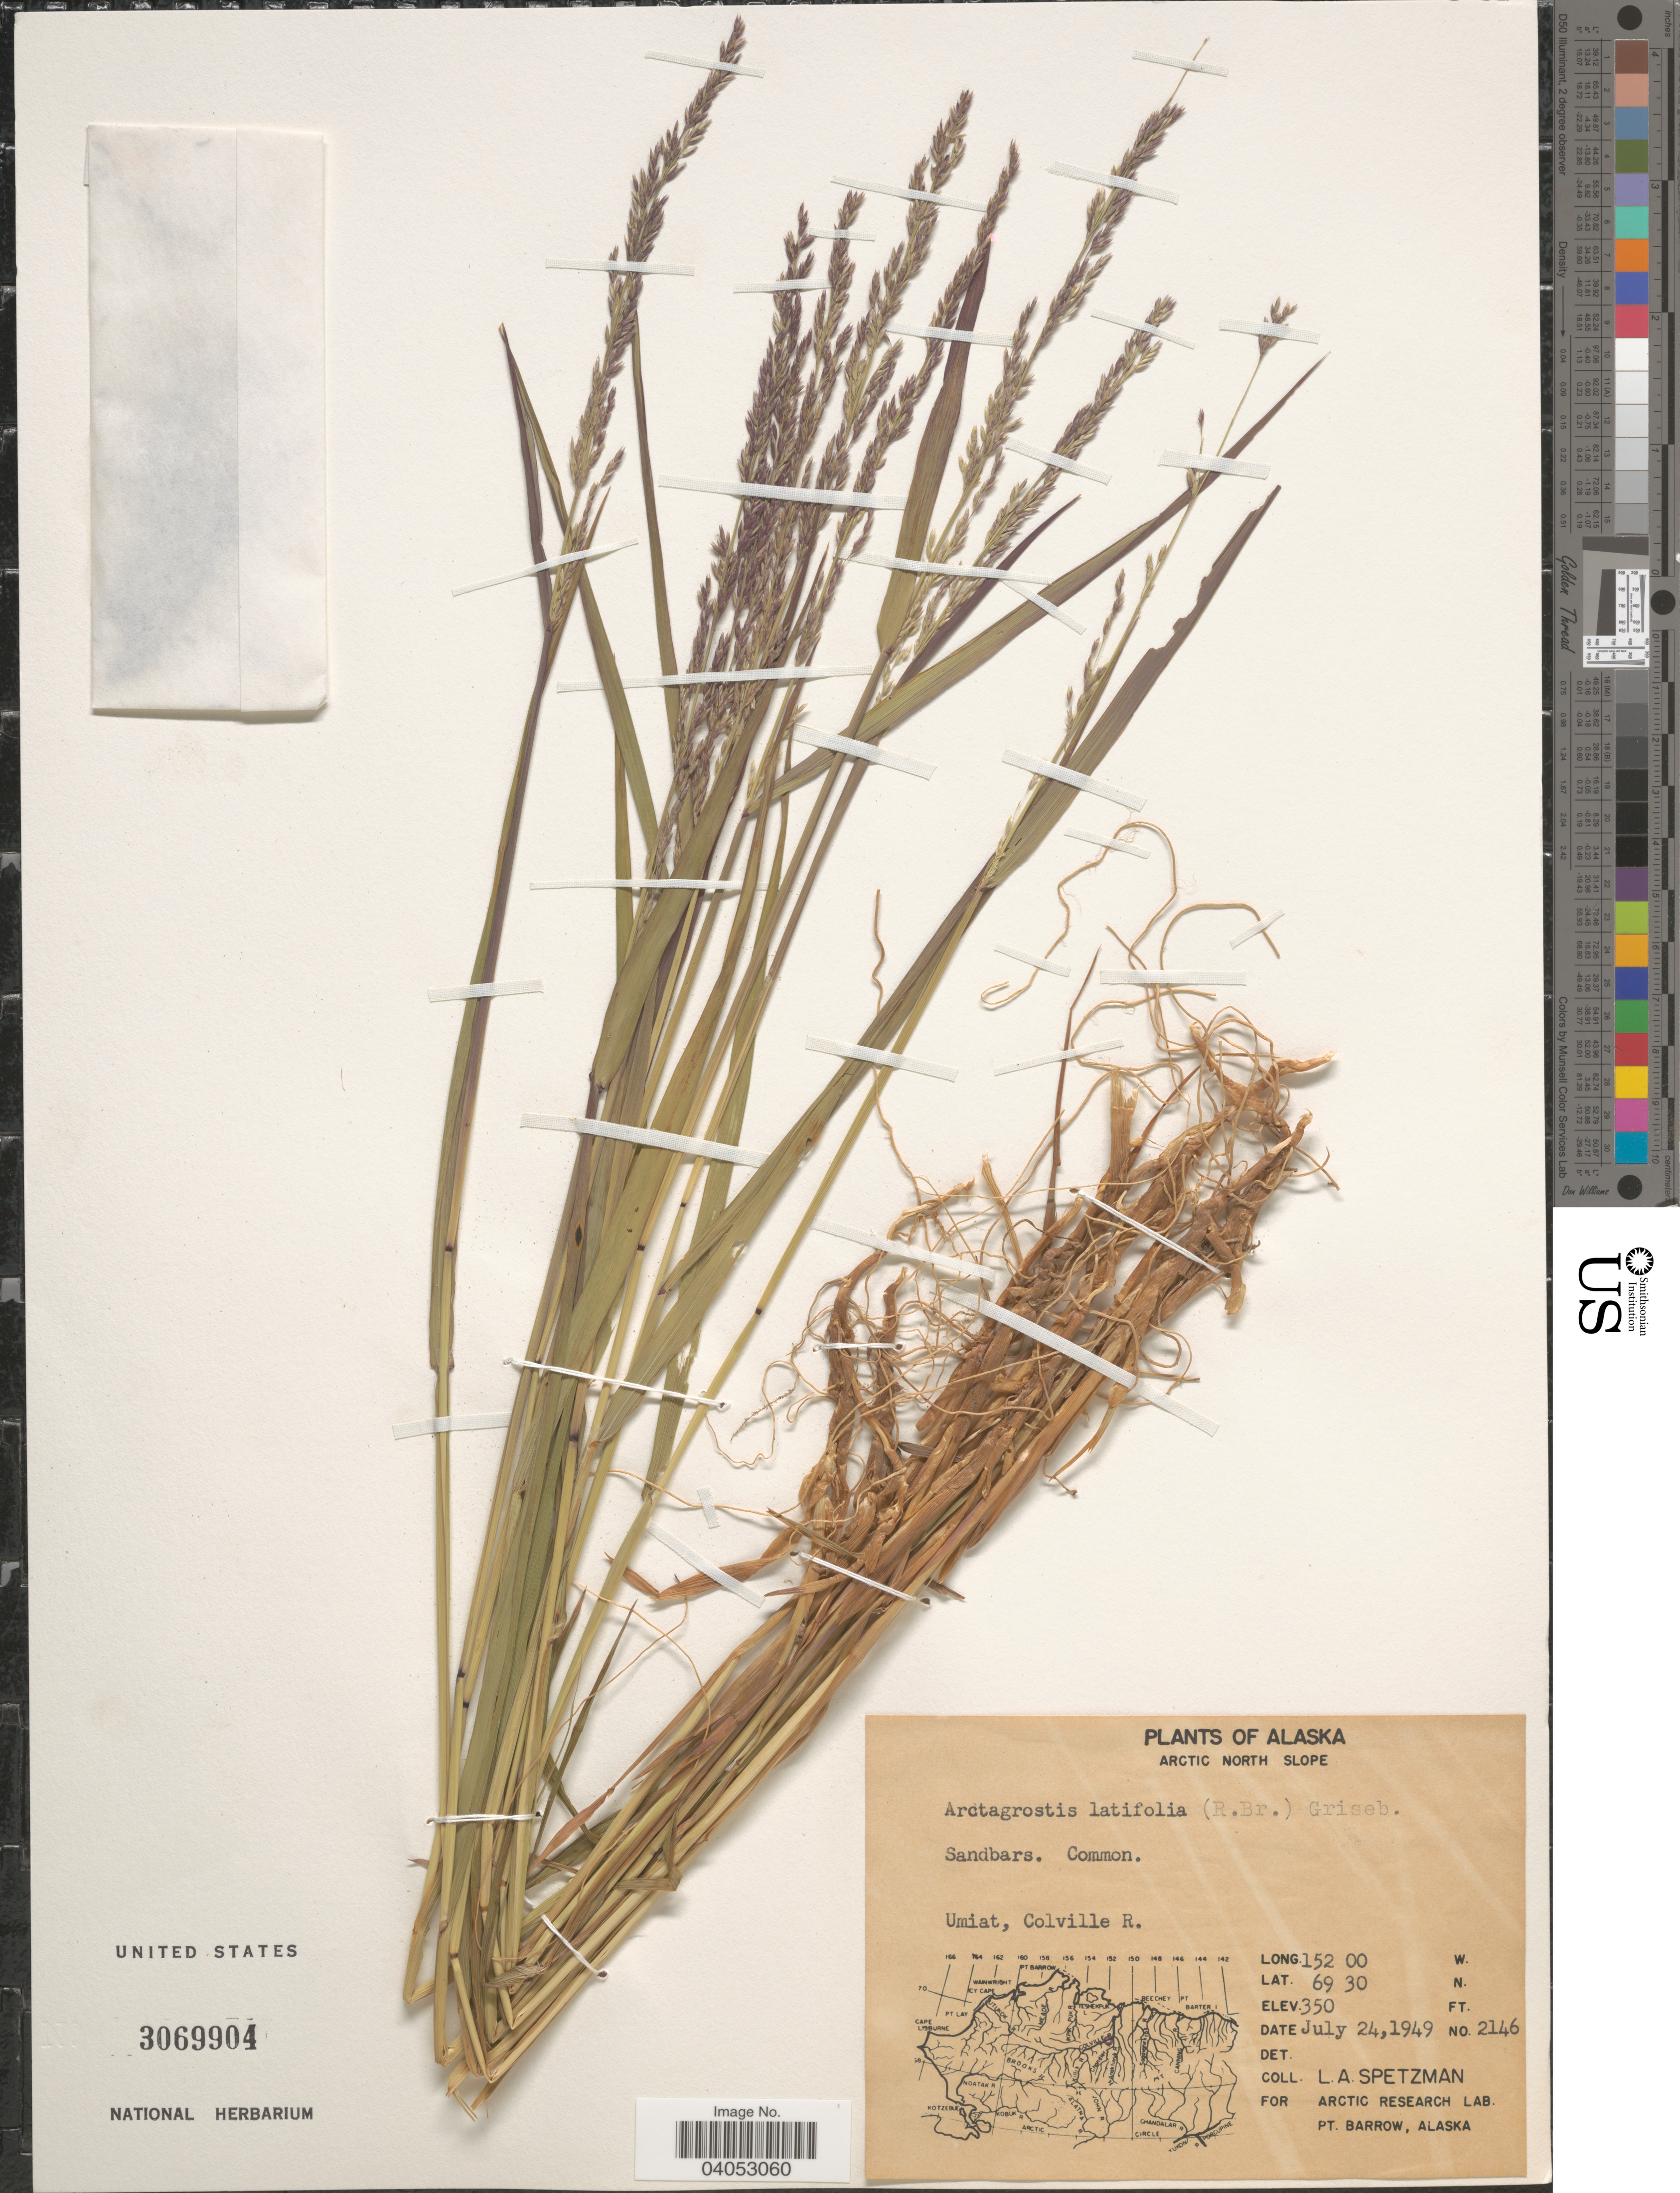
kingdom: Plantae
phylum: Tracheophyta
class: Liliopsida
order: Poales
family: Poaceae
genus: Arctagrostis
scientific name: Arctagrostis latifolia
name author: (R. Br.) Griseb.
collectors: L. Spetzman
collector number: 2146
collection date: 1949-07-24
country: United States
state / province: Alaska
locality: Arctic North Slope. Umiat, Colville R.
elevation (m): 107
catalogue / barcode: US 3069904